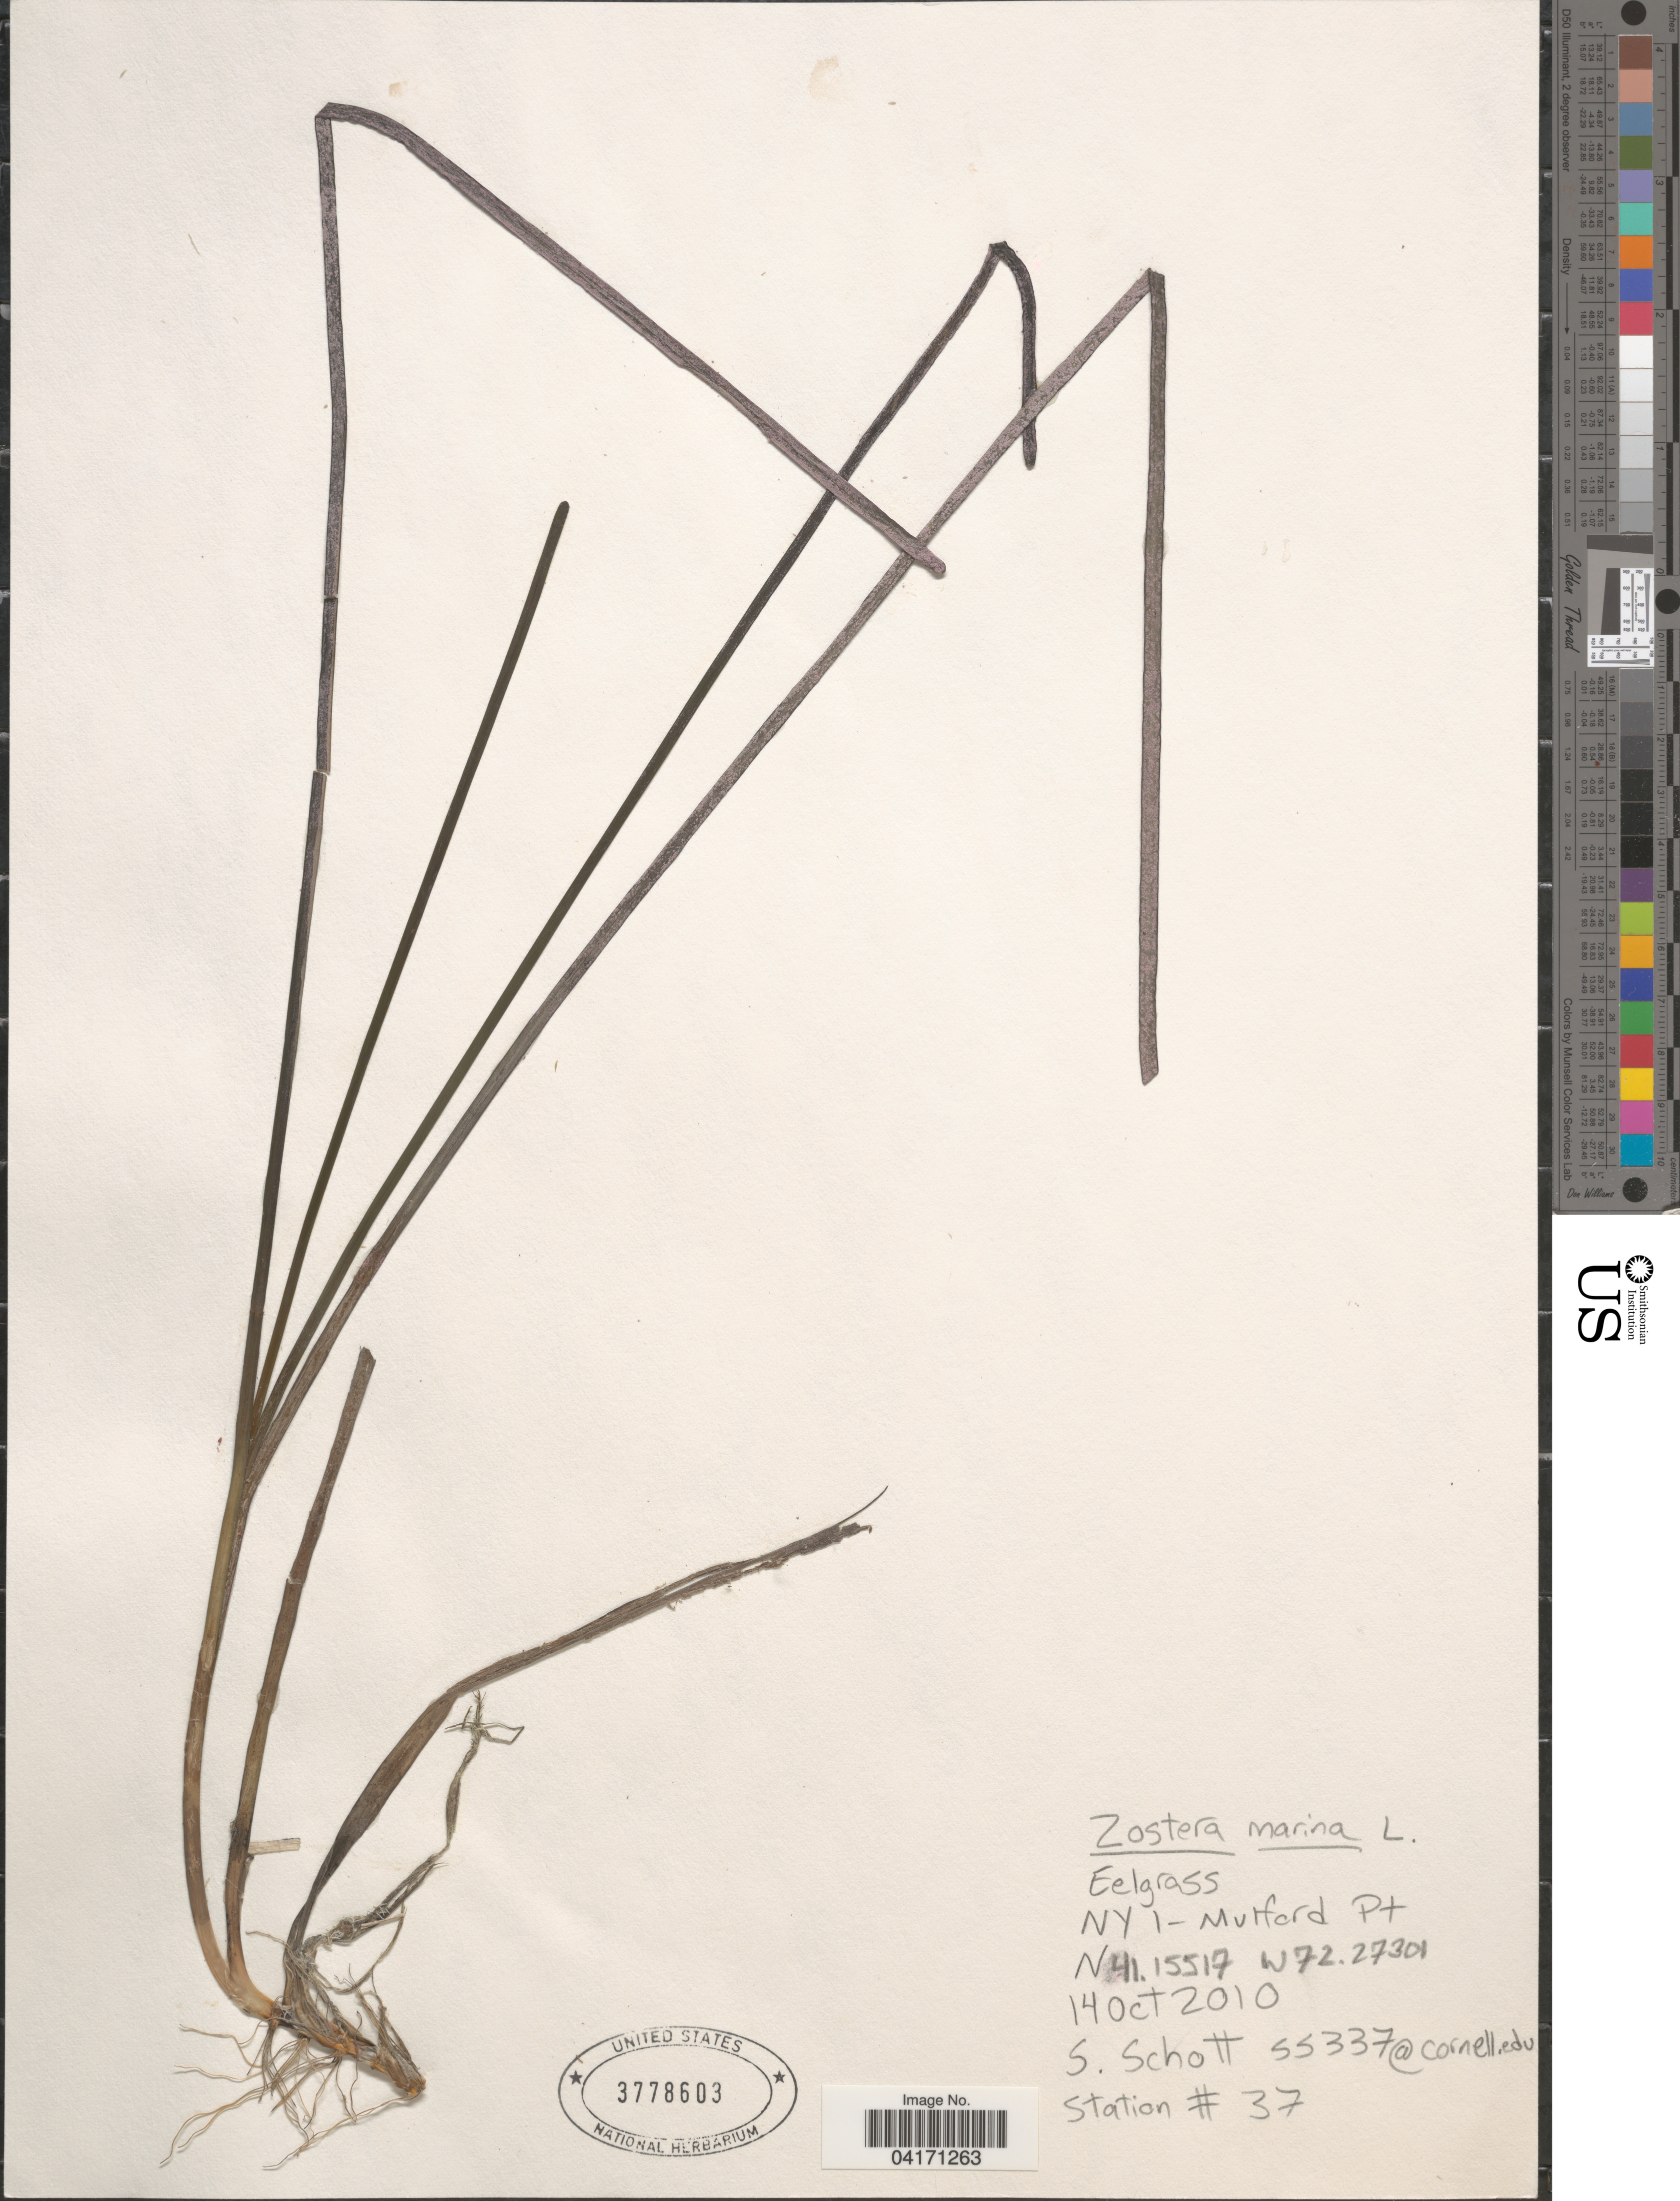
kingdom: Plantae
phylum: Tracheophyta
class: Liliopsida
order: Alismatales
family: Zosteraceae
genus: Zostera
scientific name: Zostera marina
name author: L.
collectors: S. Schott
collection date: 2010-10-14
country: United States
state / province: New York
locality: NY 1 - Mulford Pt. Station #37.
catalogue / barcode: US 3778603